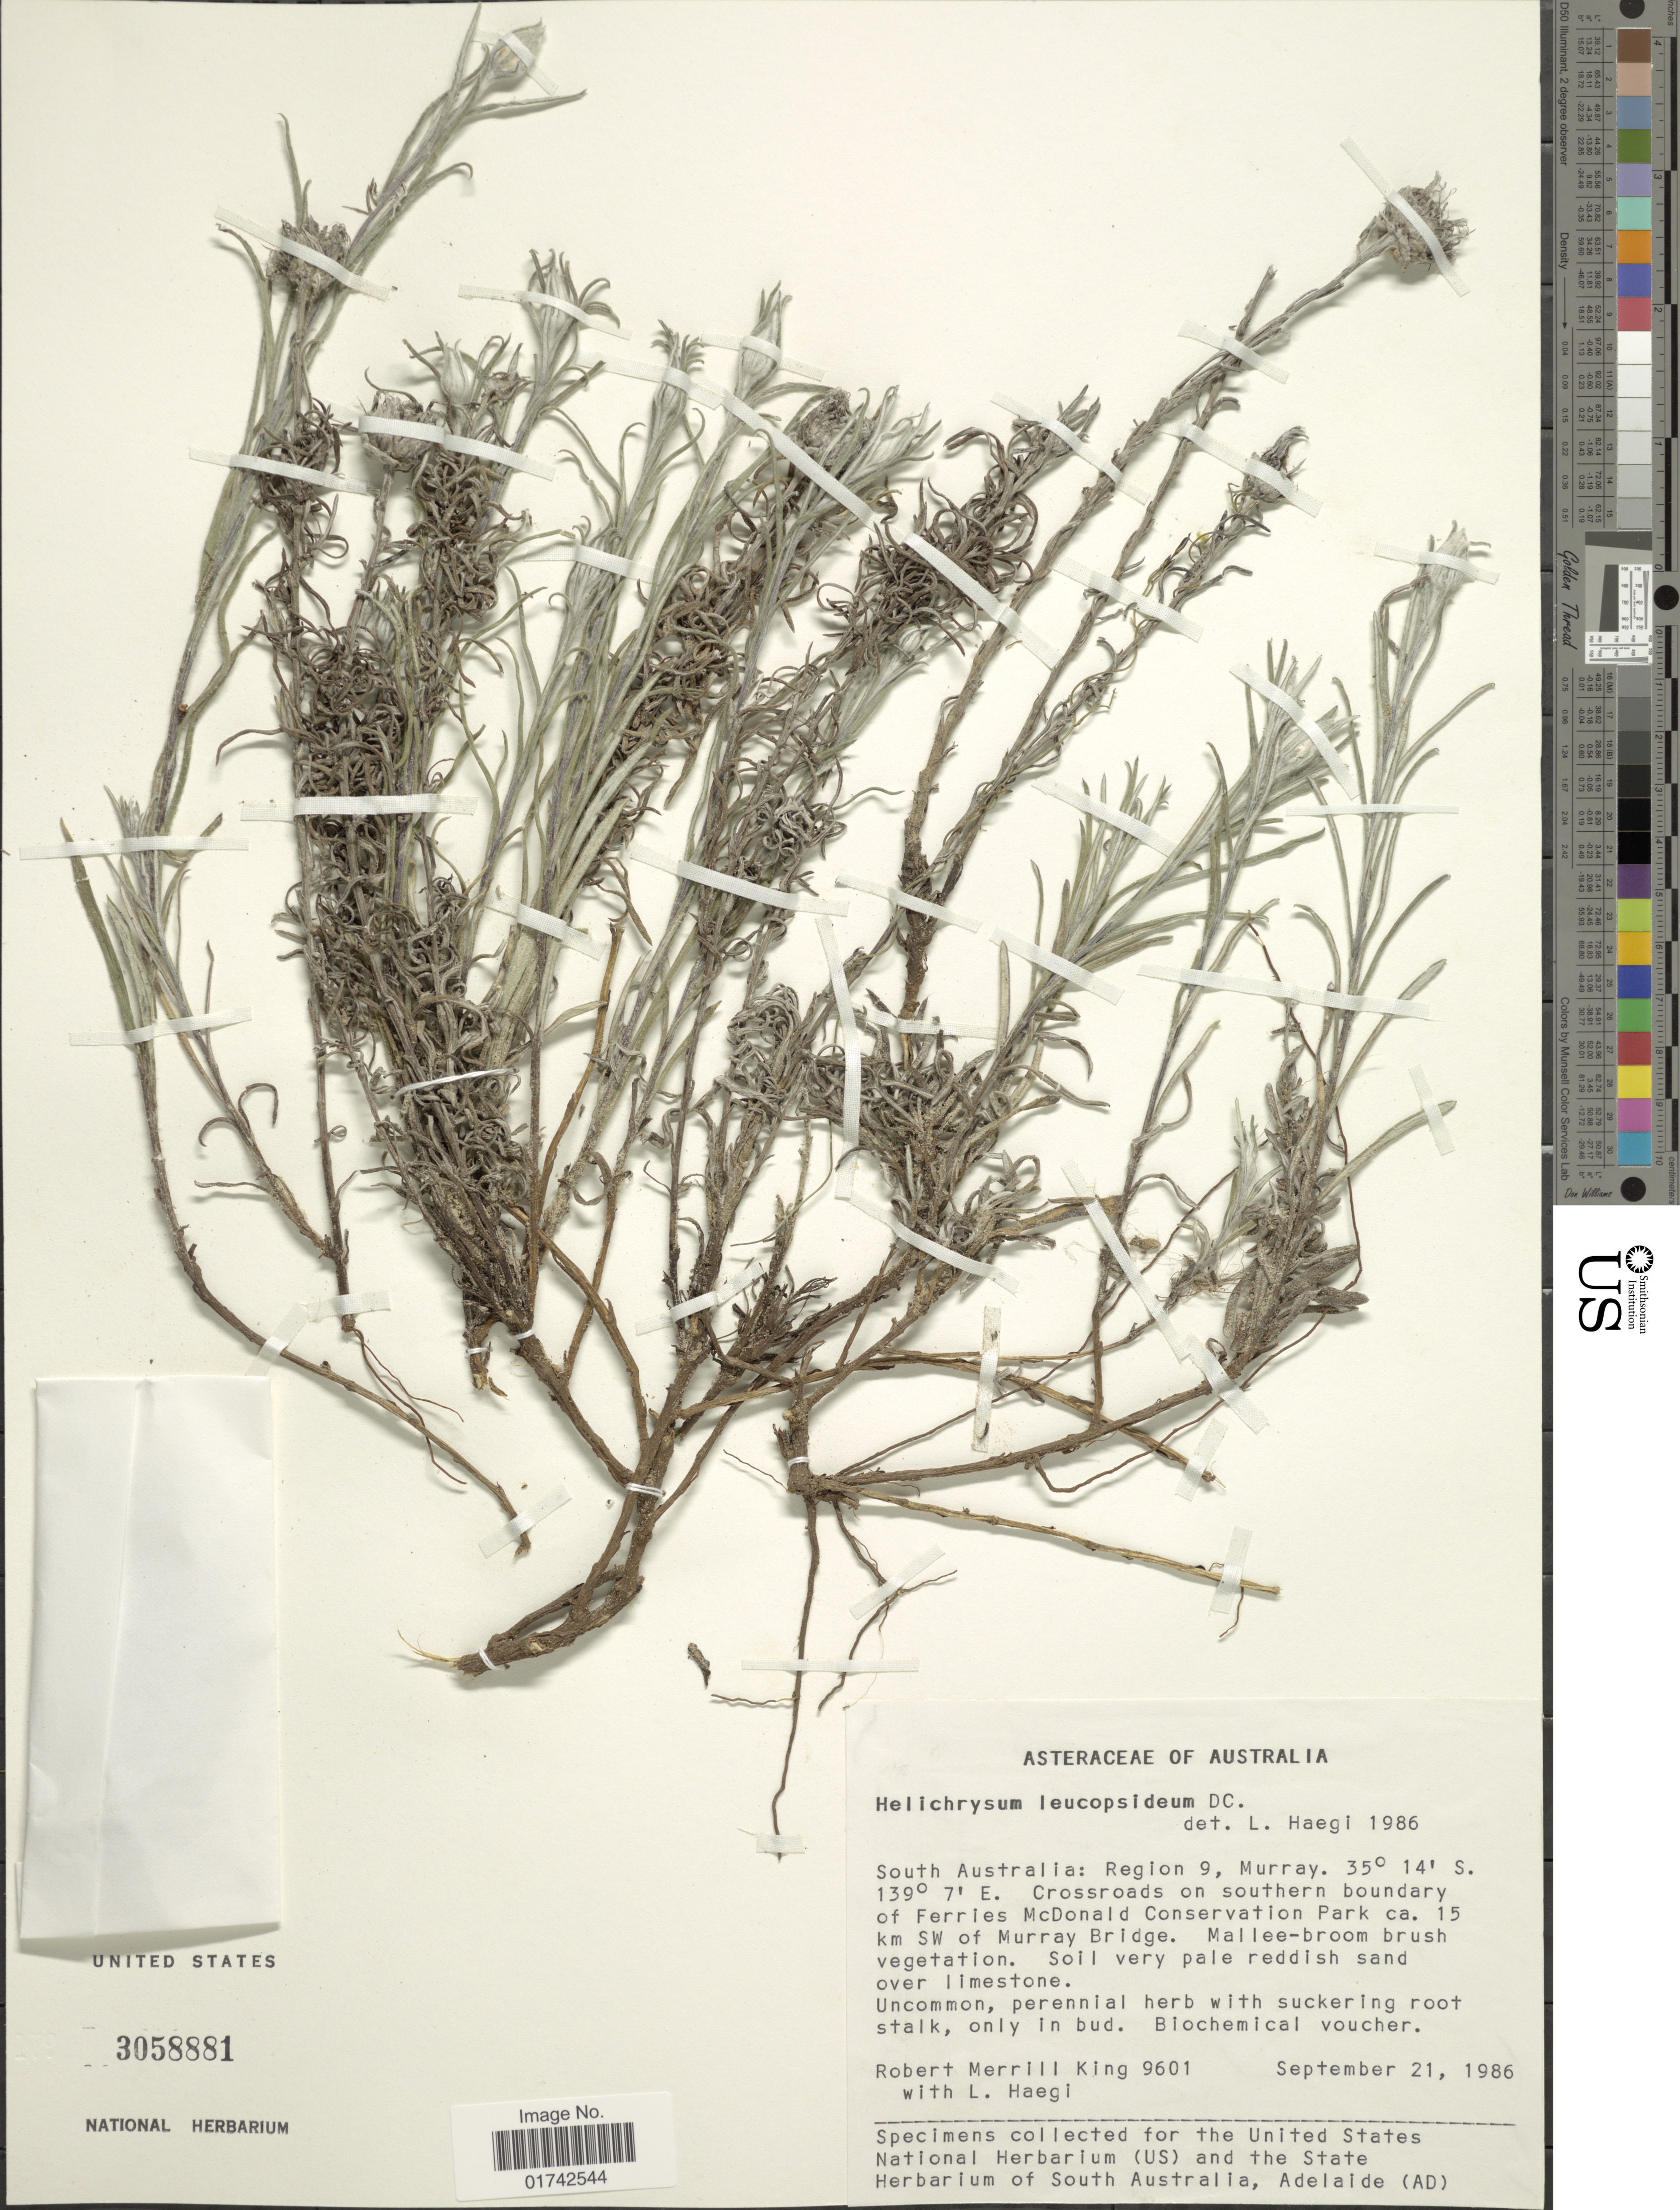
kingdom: Plantae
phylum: Tracheophyta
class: Magnoliopsida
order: Asterales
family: Asteraceae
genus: Helichrysum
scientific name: Helichrysum leucopsidium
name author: DC.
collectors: R. M. King & L. Haegi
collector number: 9601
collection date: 1986-09-21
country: Australia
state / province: South Australia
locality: Region 9, Murray. Crossroads on southern boundary of Ferries McDonald Conservation Park ca. 15 km SW of Murray Bridge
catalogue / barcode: US 3058881